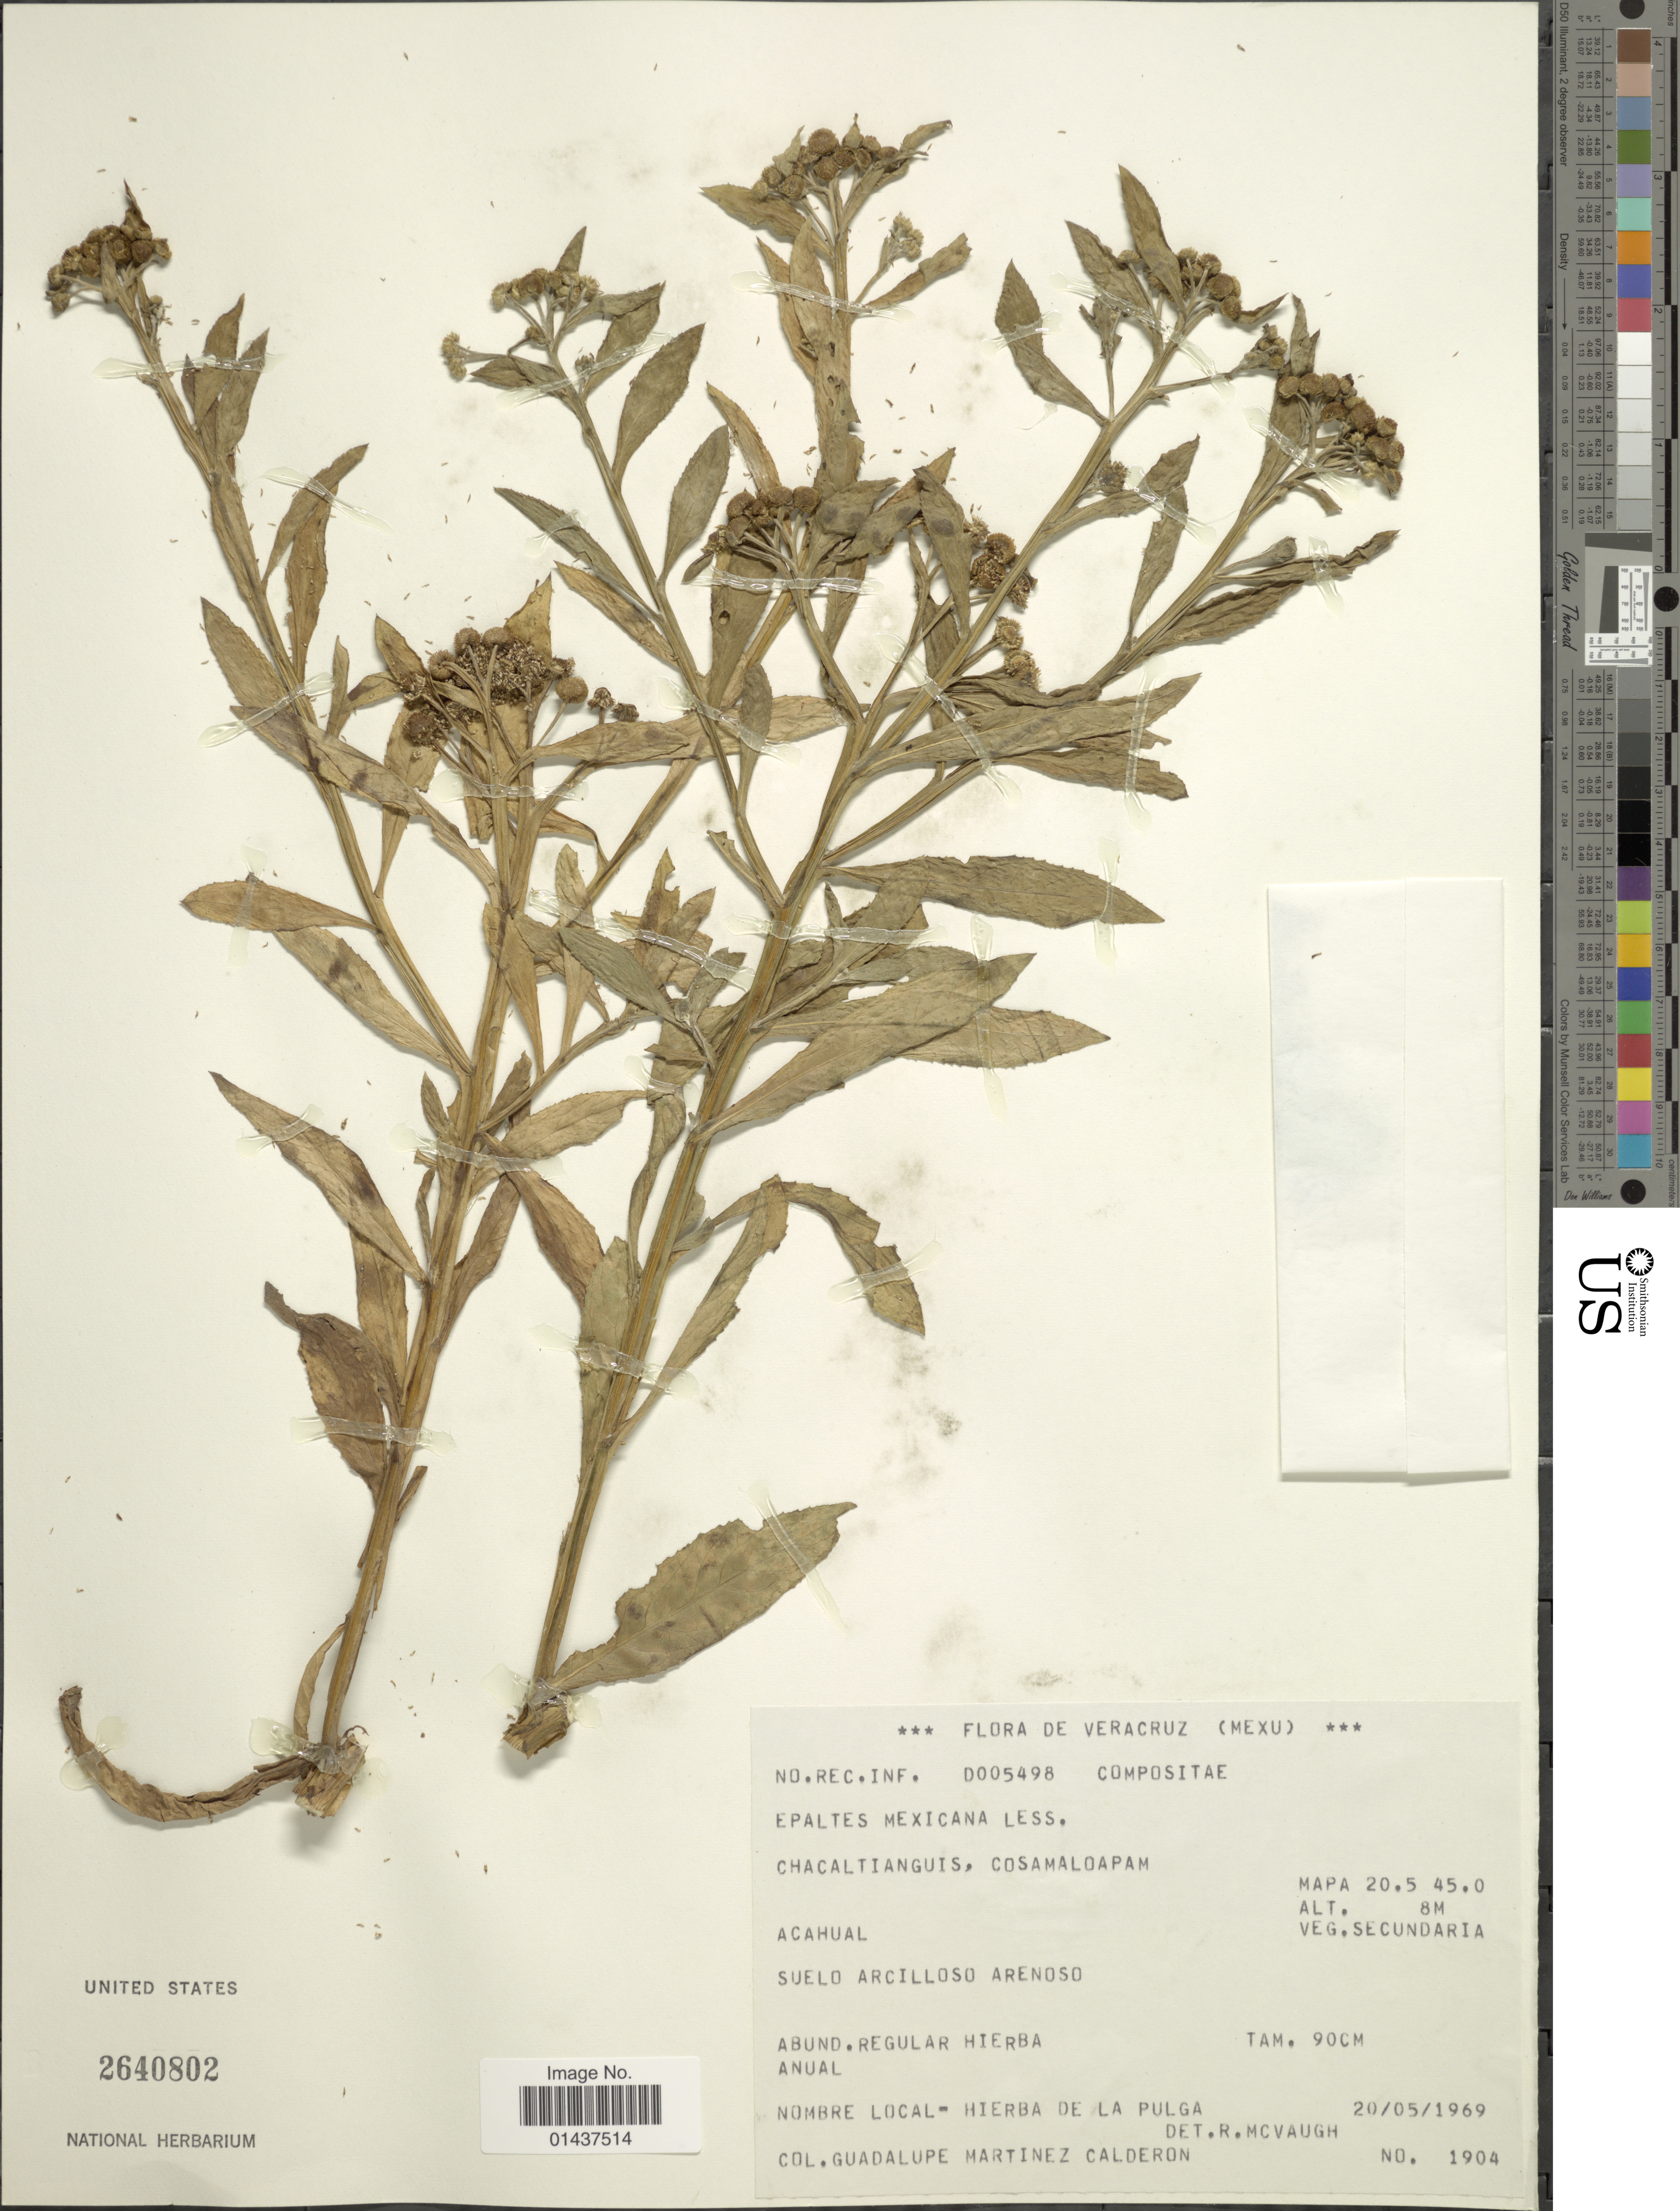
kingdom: Plantae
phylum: Tracheophyta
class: Magnoliopsida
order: Asterales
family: Asteraceae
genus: Epaltes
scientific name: Epaltes mexicana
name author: Less.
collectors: G. Martinez-C.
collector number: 1904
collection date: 1969-05-20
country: Mexico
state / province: Veracruz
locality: Veracruz, Chacaltianguis, Cosamaloapan, Acahual, Suelo Arcilloso Arenoso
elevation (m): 8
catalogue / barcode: US 2640802